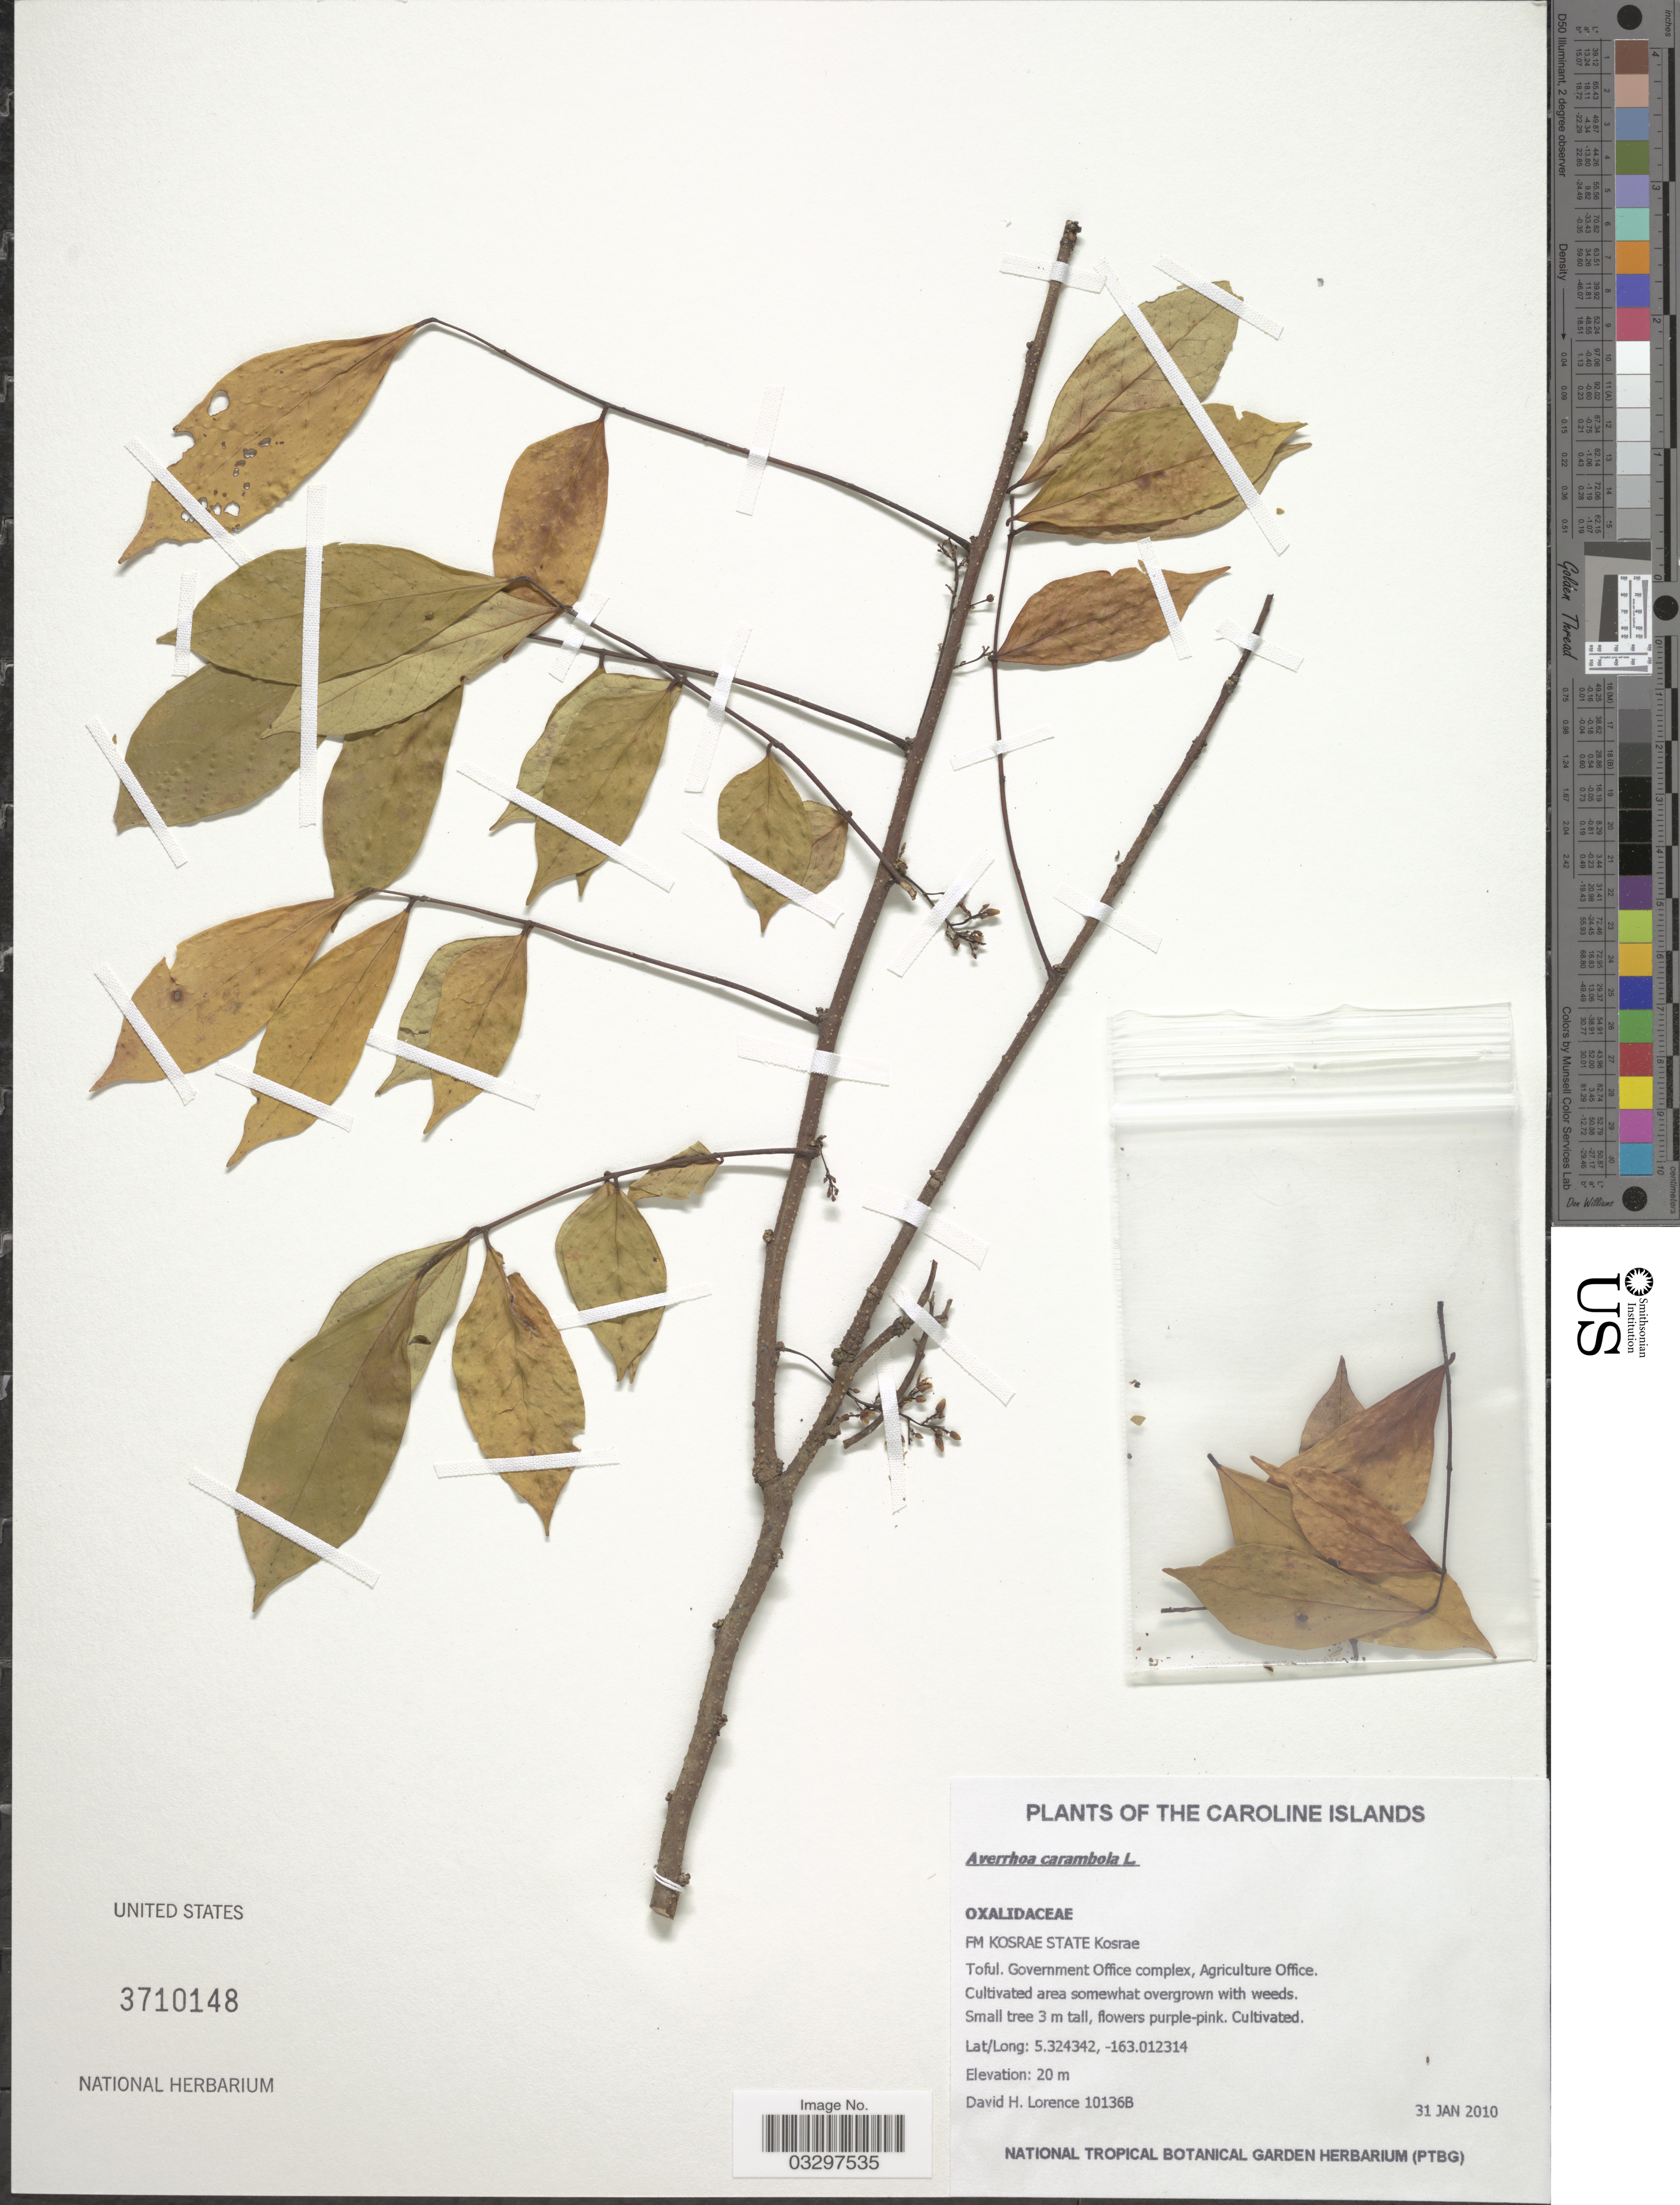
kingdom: Plantae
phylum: Tracheophyta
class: Magnoliopsida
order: Oxalidales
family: Oxalidaceae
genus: Averrhoa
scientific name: Averrhoa carambola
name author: L.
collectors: D. Lorence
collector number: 10136B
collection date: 2010-01-31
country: Micronesia, Federated States of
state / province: Kosrae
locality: The Caroline Islands. FM Kosrae State Kosrae. Toful. Government Office complex, Agriculture Office.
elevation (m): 20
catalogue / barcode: US 3710148